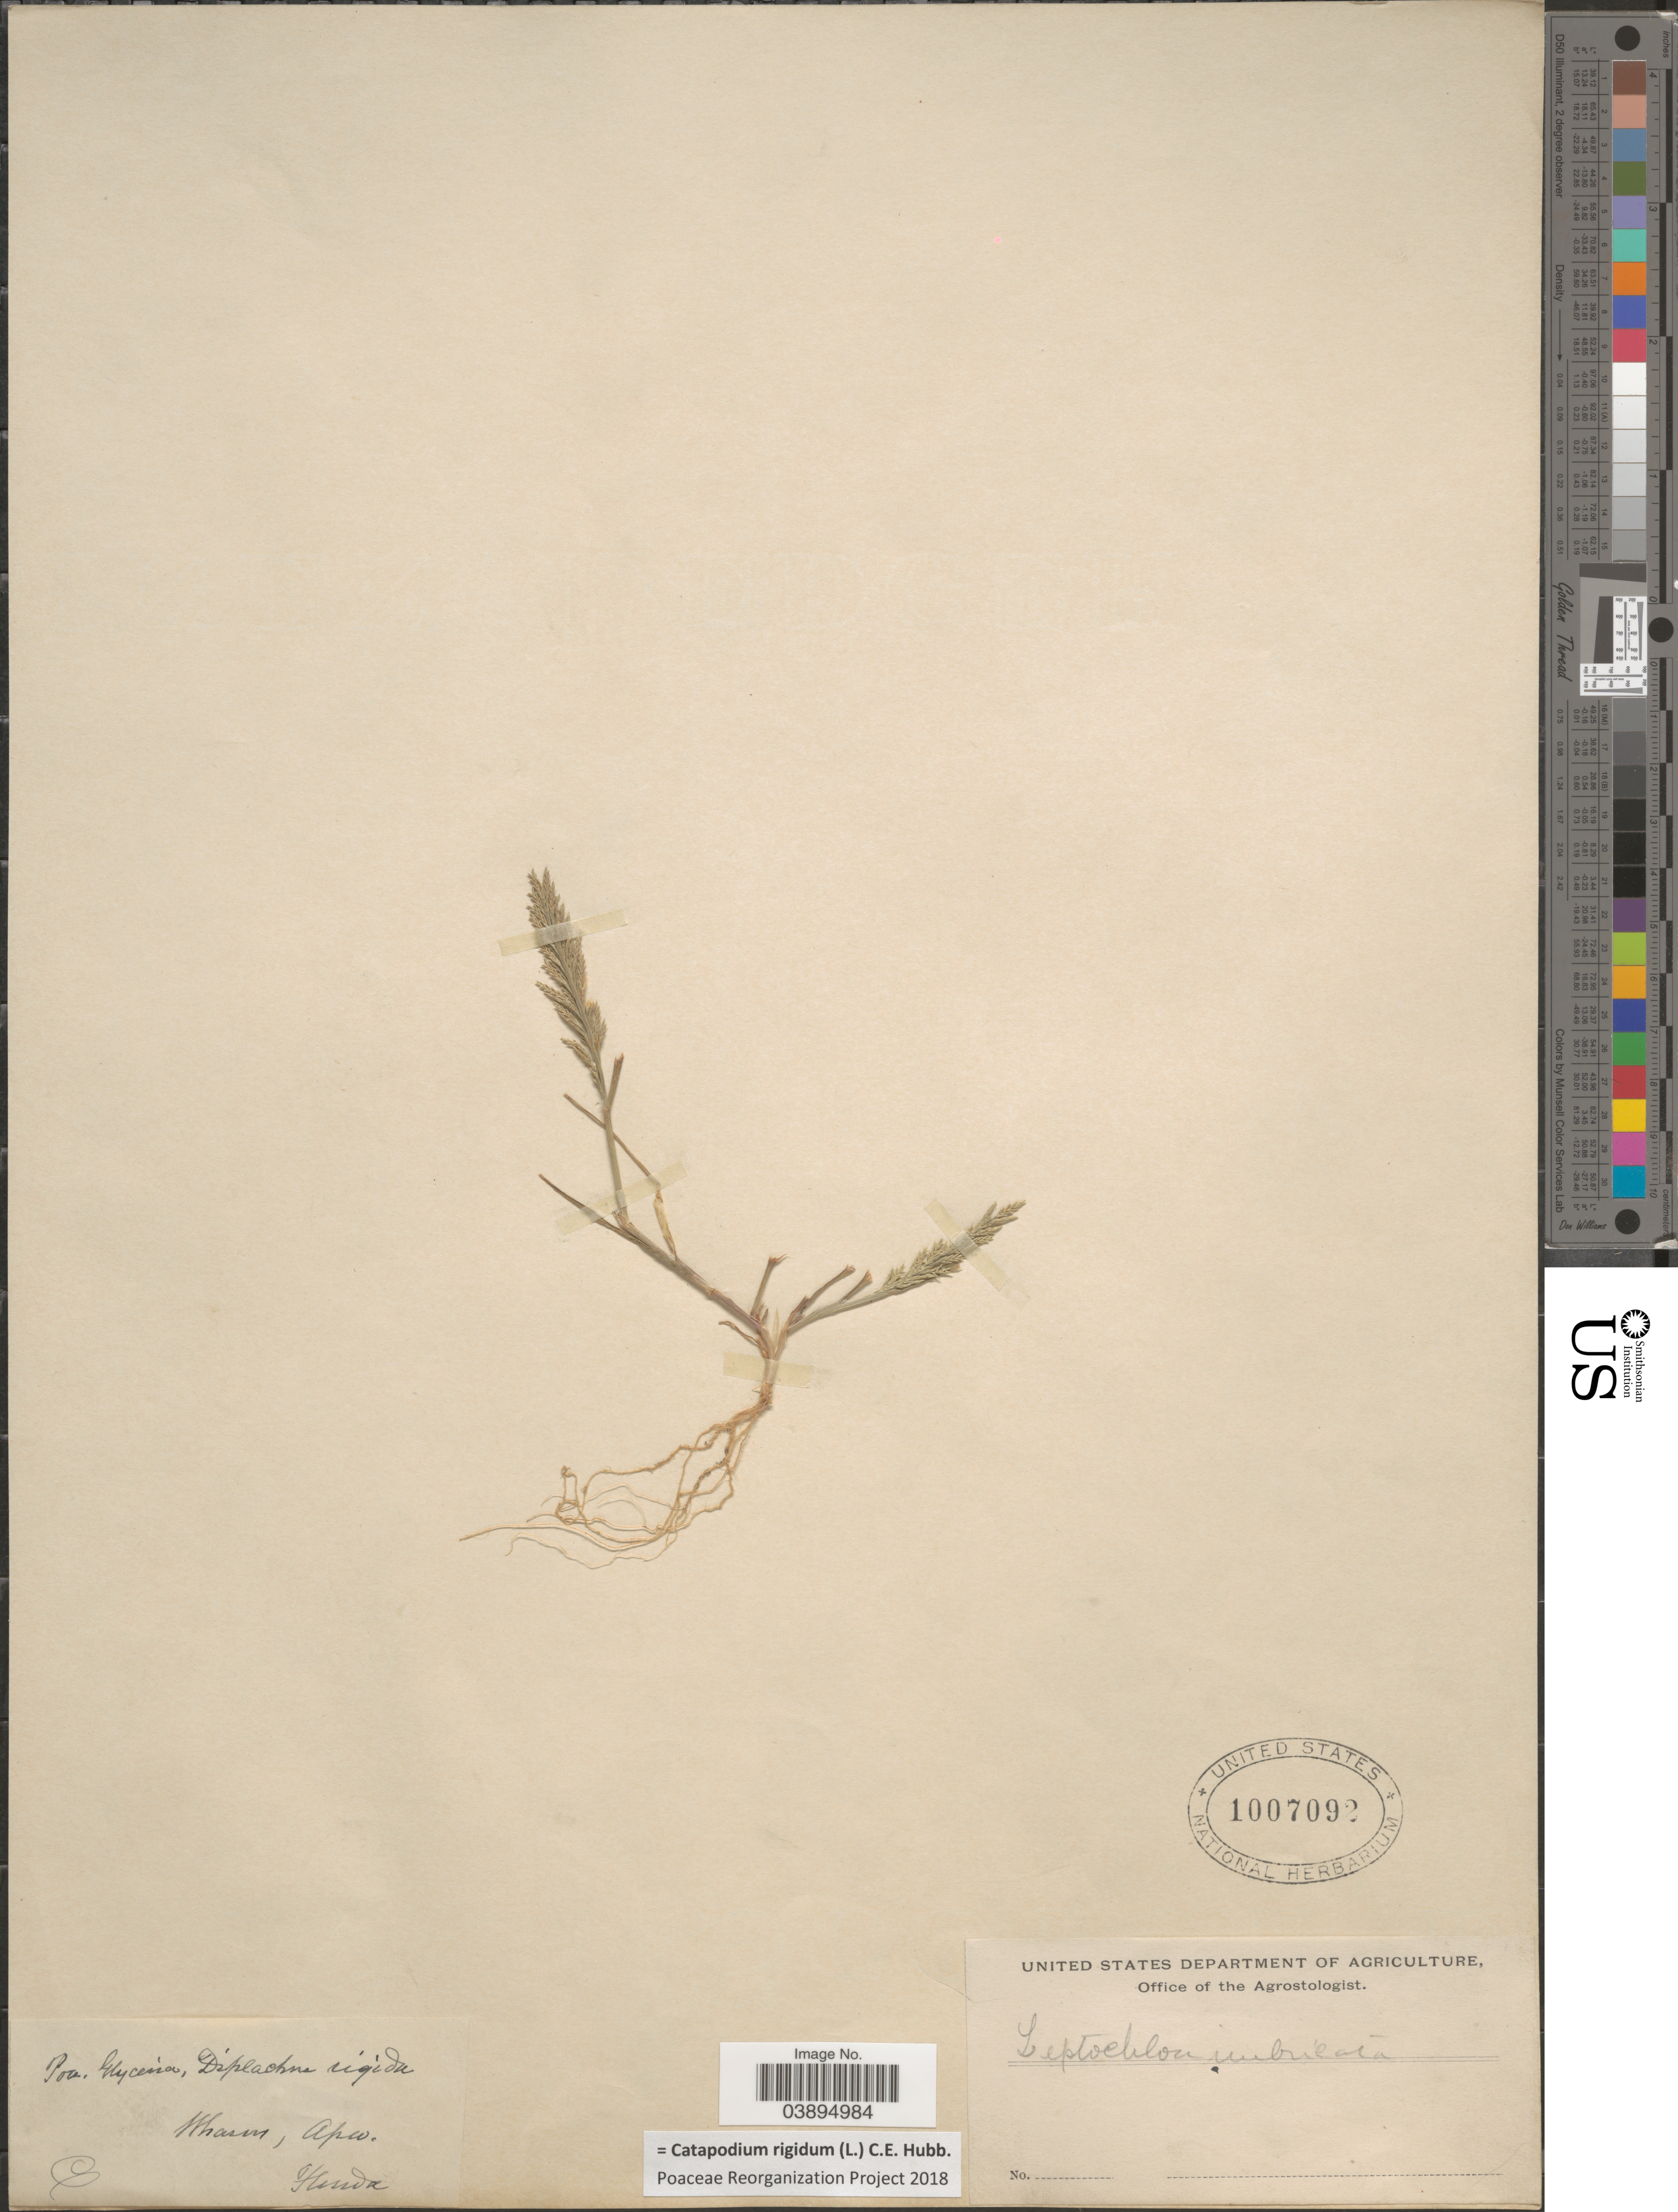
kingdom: Plantae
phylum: Tracheophyta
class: Liliopsida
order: Poales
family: Poaceae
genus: Catapodium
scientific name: Catapodium rigidum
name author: (L.) C.E. Hubb.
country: United States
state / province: Florida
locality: Wharves, Apa.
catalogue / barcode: US 1007092